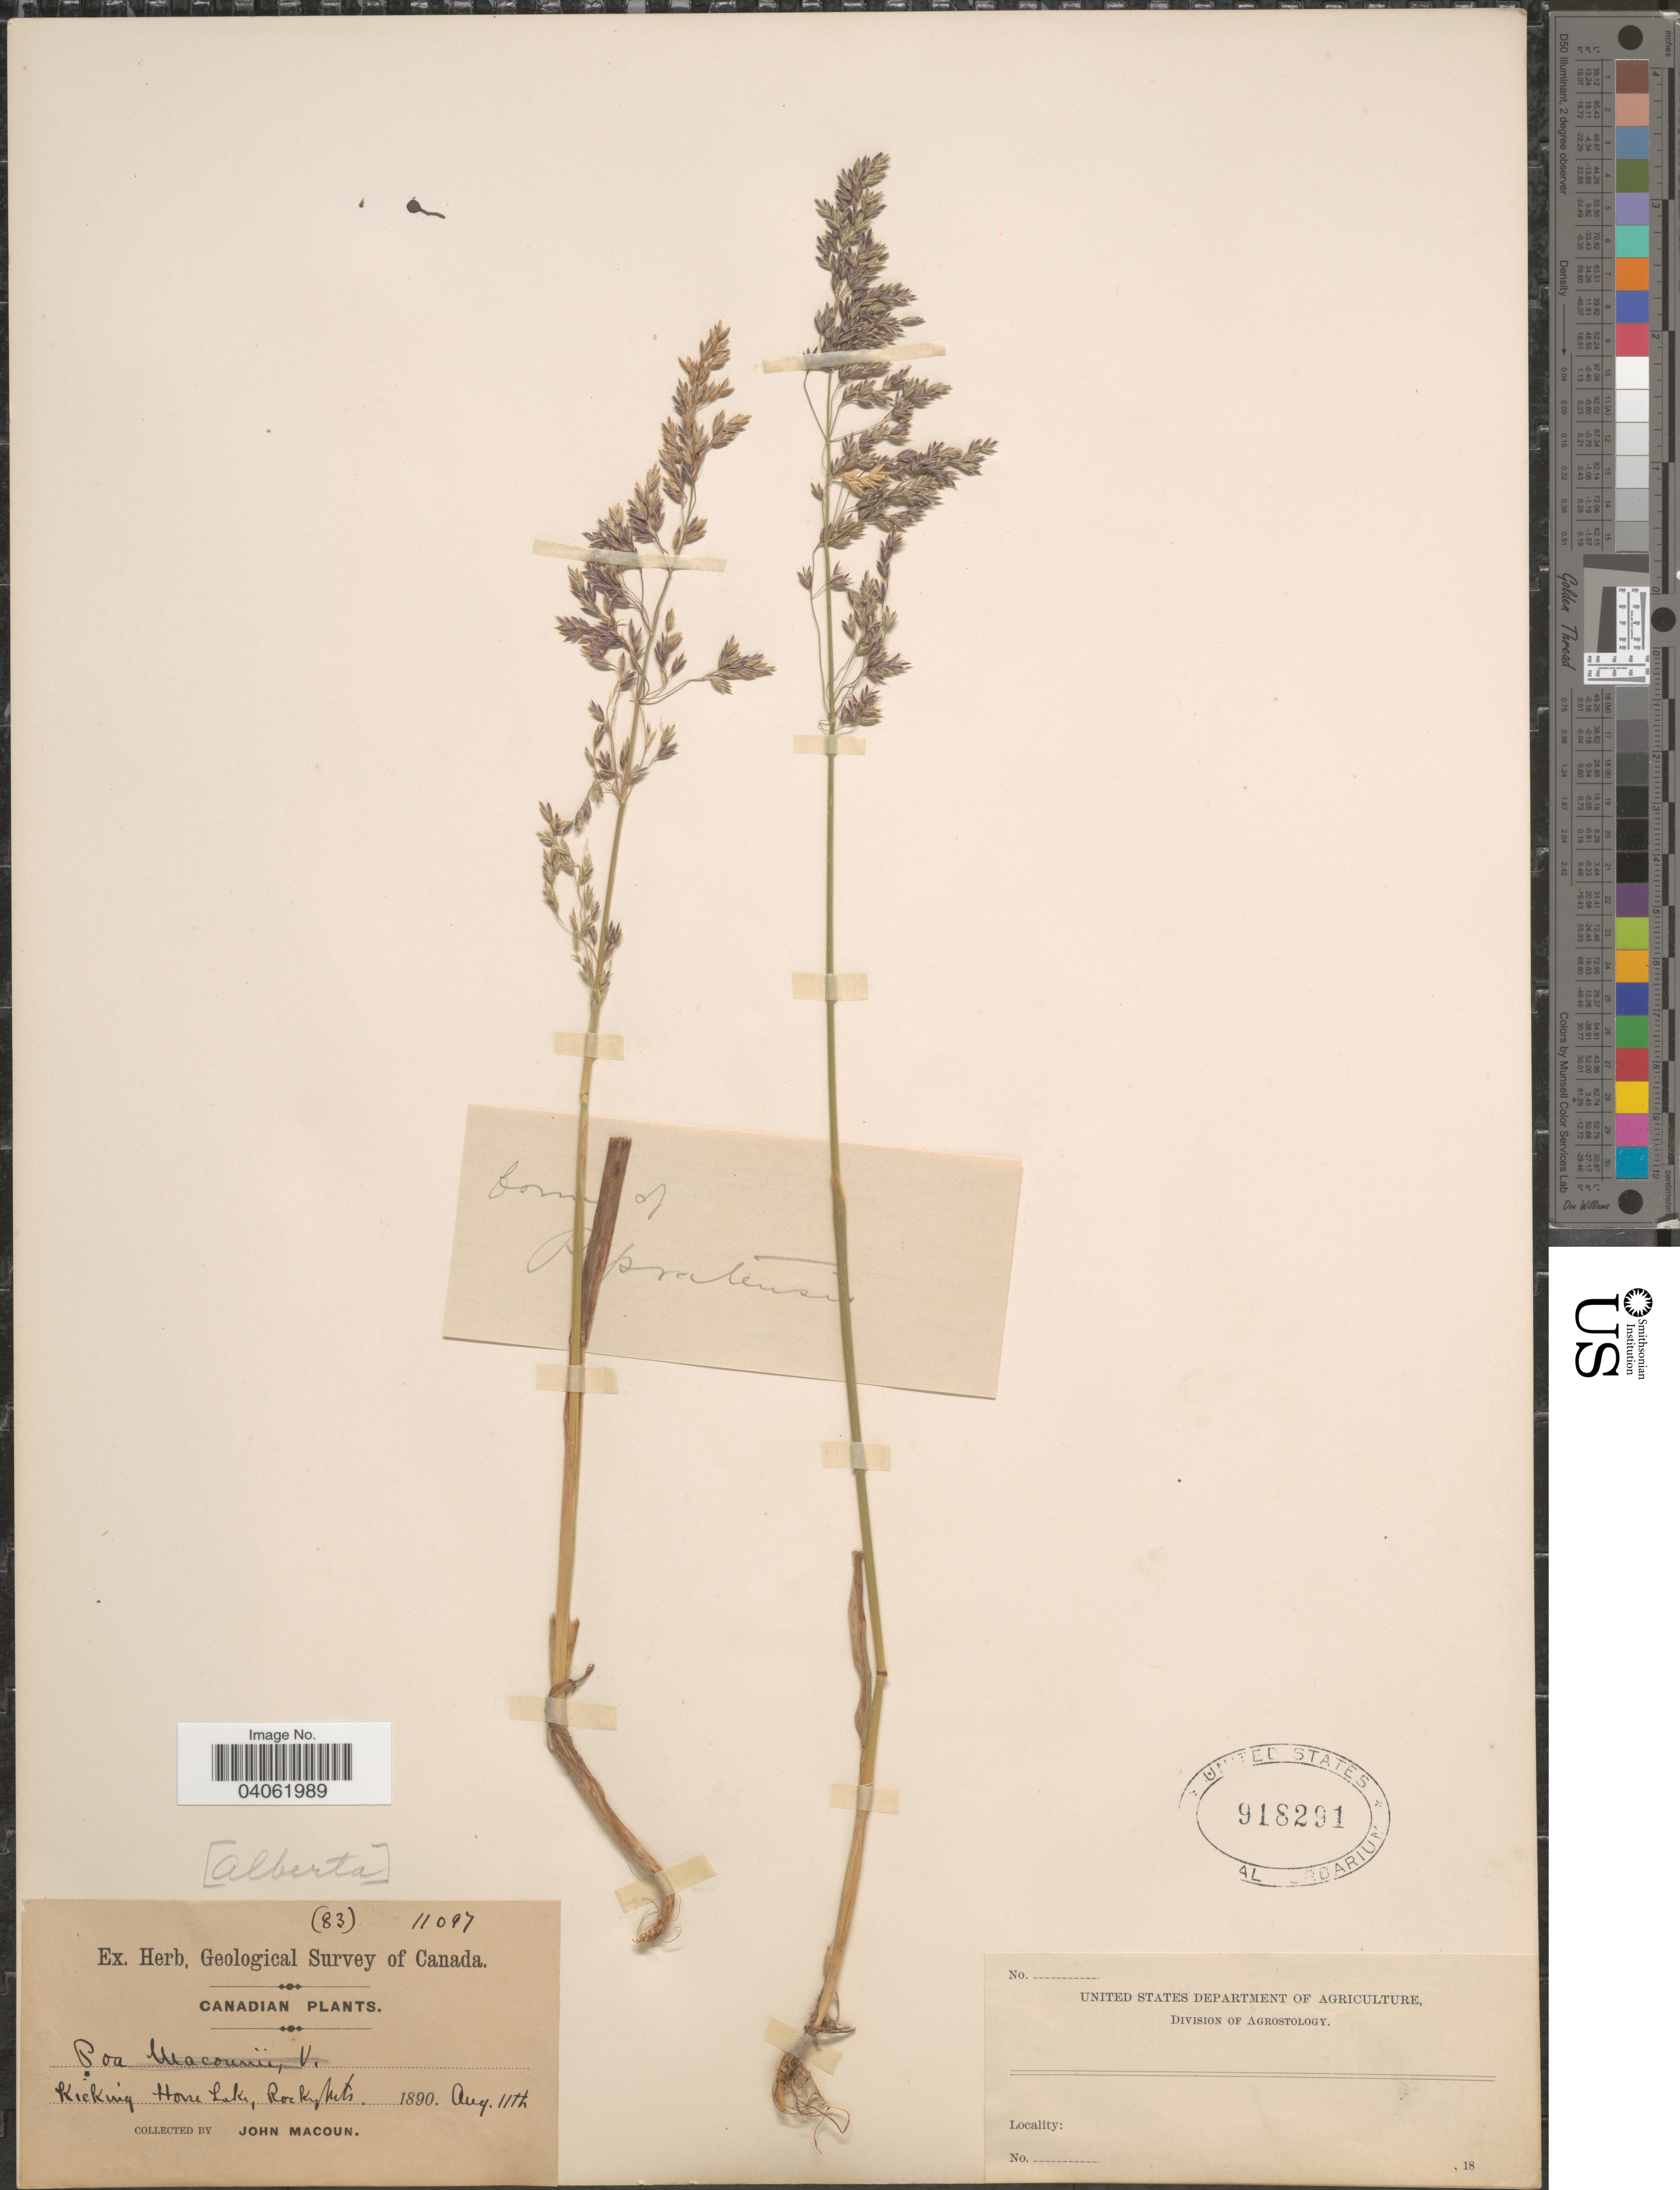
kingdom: Plantae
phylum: Tracheophyta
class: Liliopsida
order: Poales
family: Poaceae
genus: Poa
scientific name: Poa pratensis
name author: L.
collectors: J. Macoun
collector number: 83/11097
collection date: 1890-08-11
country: Canada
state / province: Alberta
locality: Kicking Horse Lake, Rocky Mts.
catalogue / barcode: US 918291